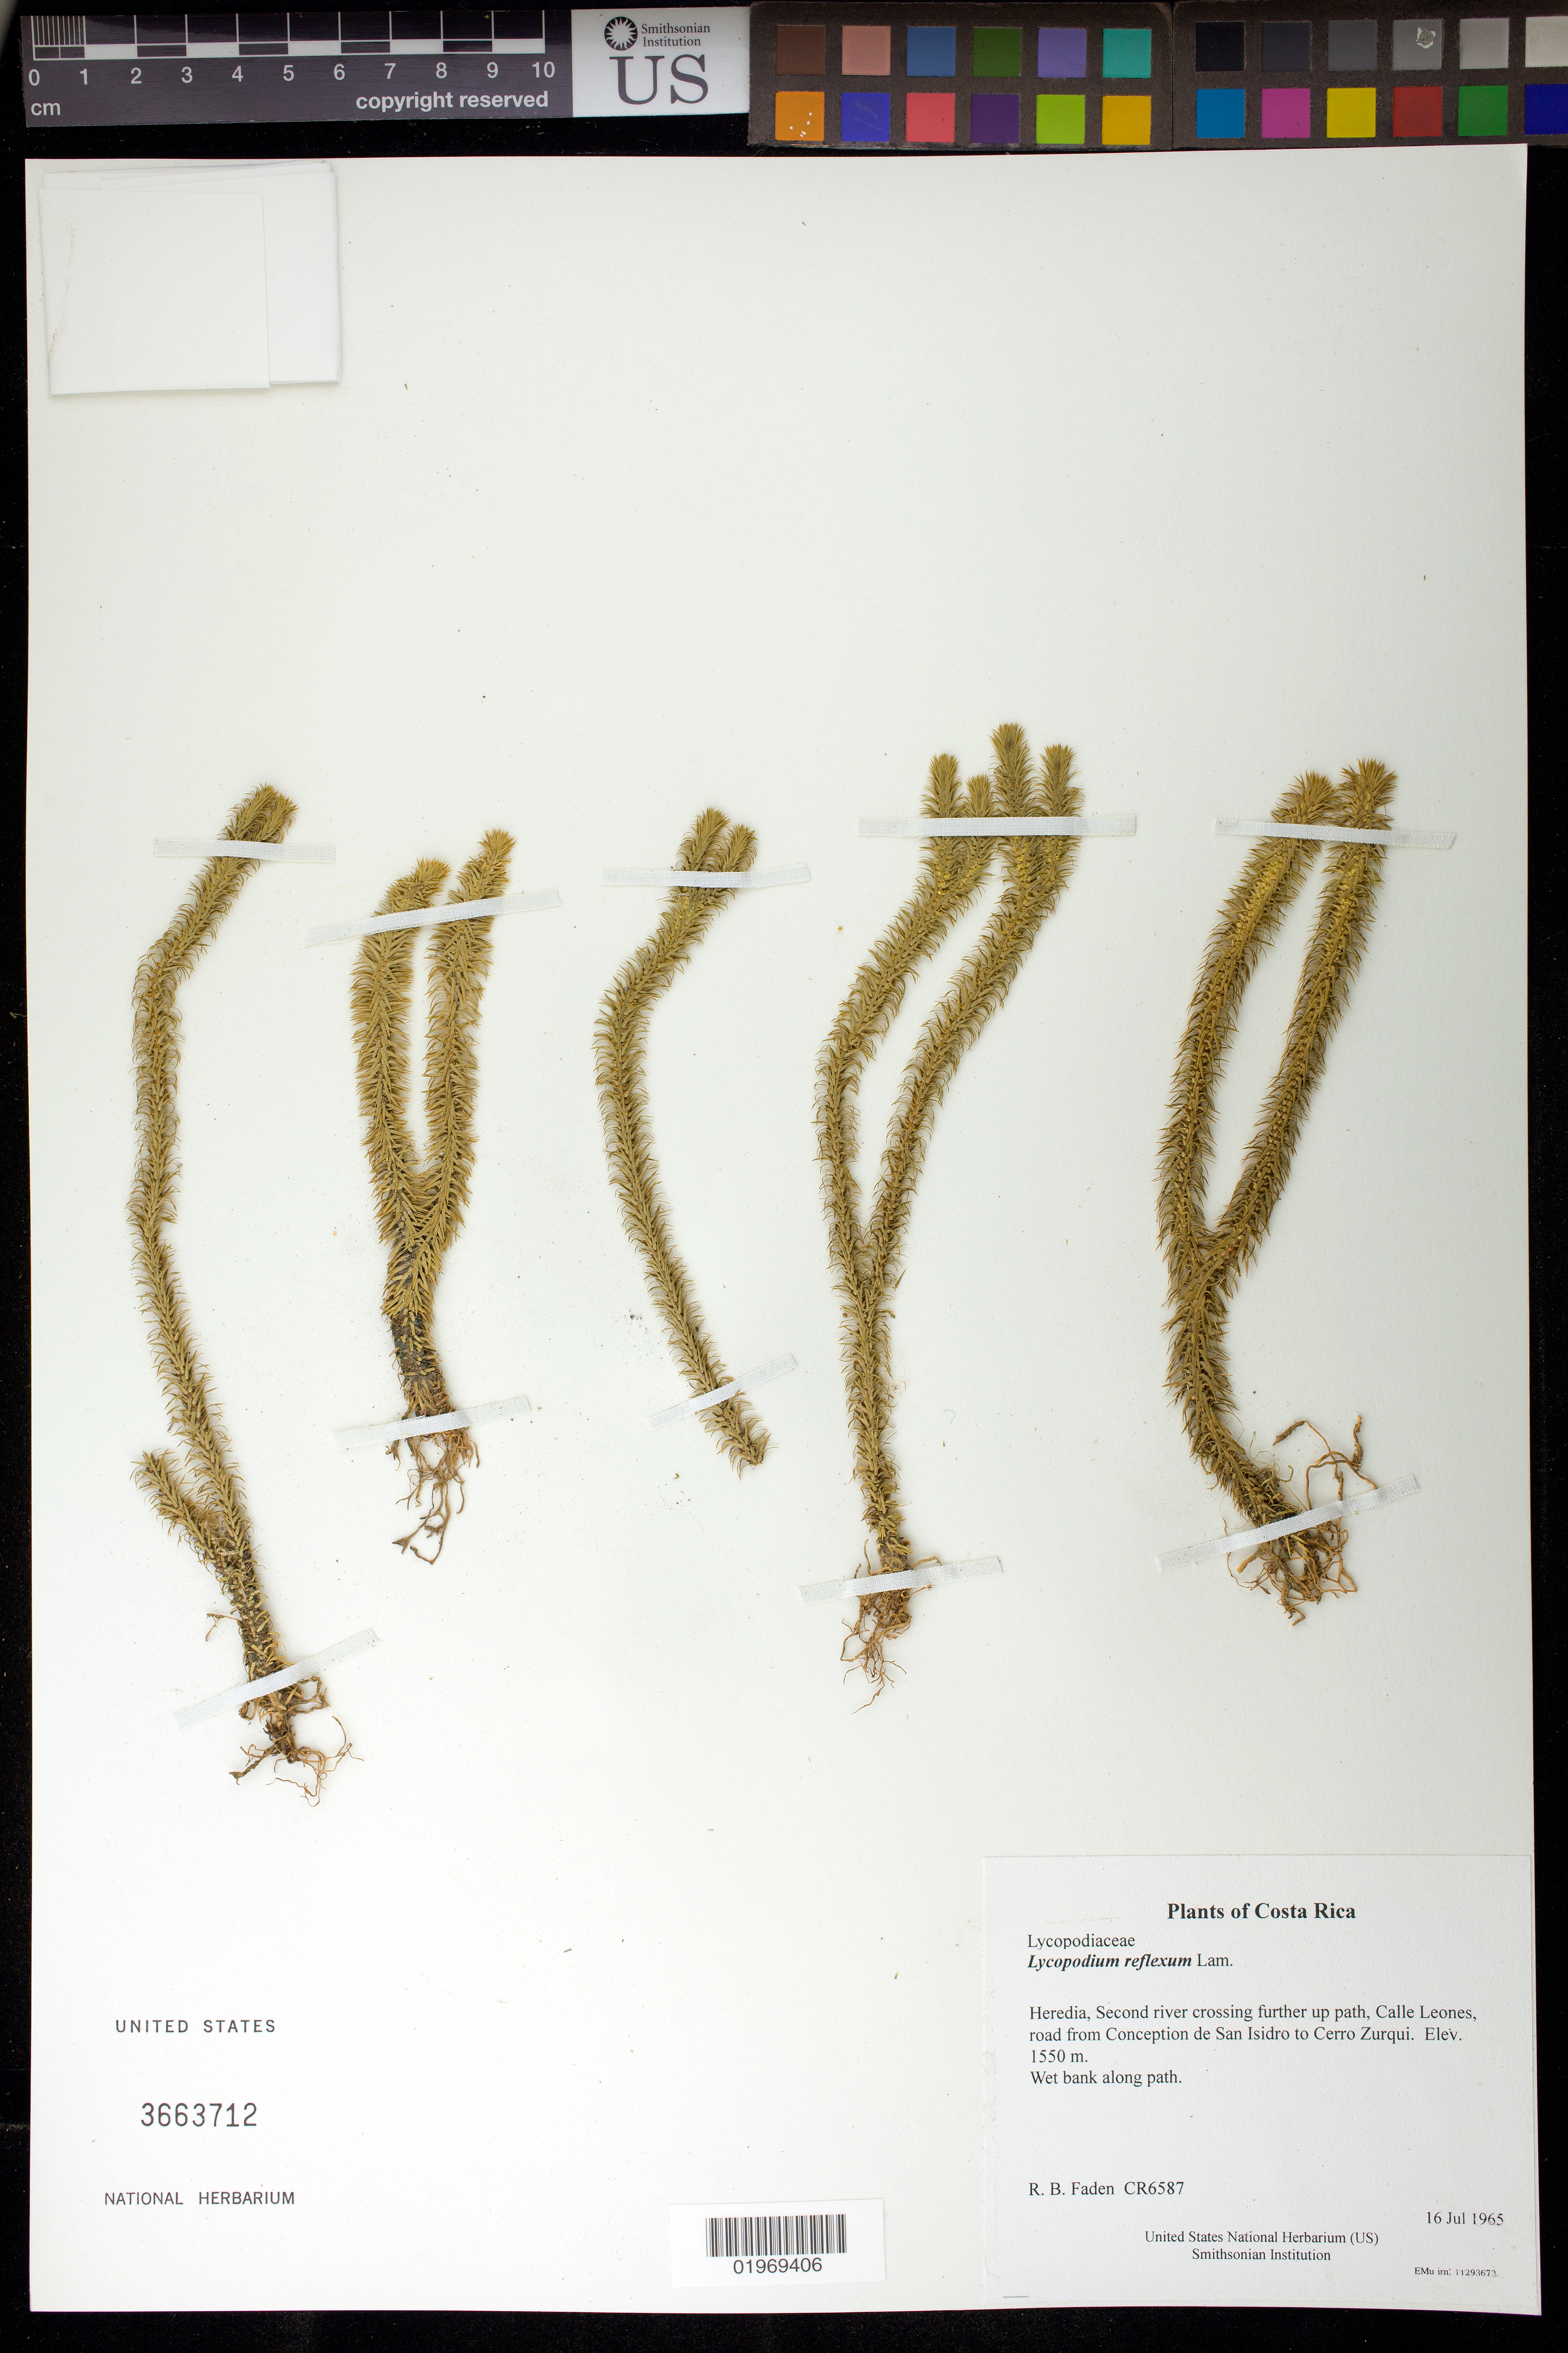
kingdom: Plantae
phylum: Tracheophyta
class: Lycopodiopsida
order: Lycopodiales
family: Lycopodiaceae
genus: Phlegmariurus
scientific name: Phlegmariurus reflexus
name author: (Lam.) B. Øllg.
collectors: R. B. Faden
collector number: CR6587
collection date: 1965-07-16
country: Costa Rica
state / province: Heredia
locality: Second river crossing further up path, Calle Leones, road from Conception de San Isidro to Cerro Zurqui.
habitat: Wet bank along path.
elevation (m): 1550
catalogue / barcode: US 3663712